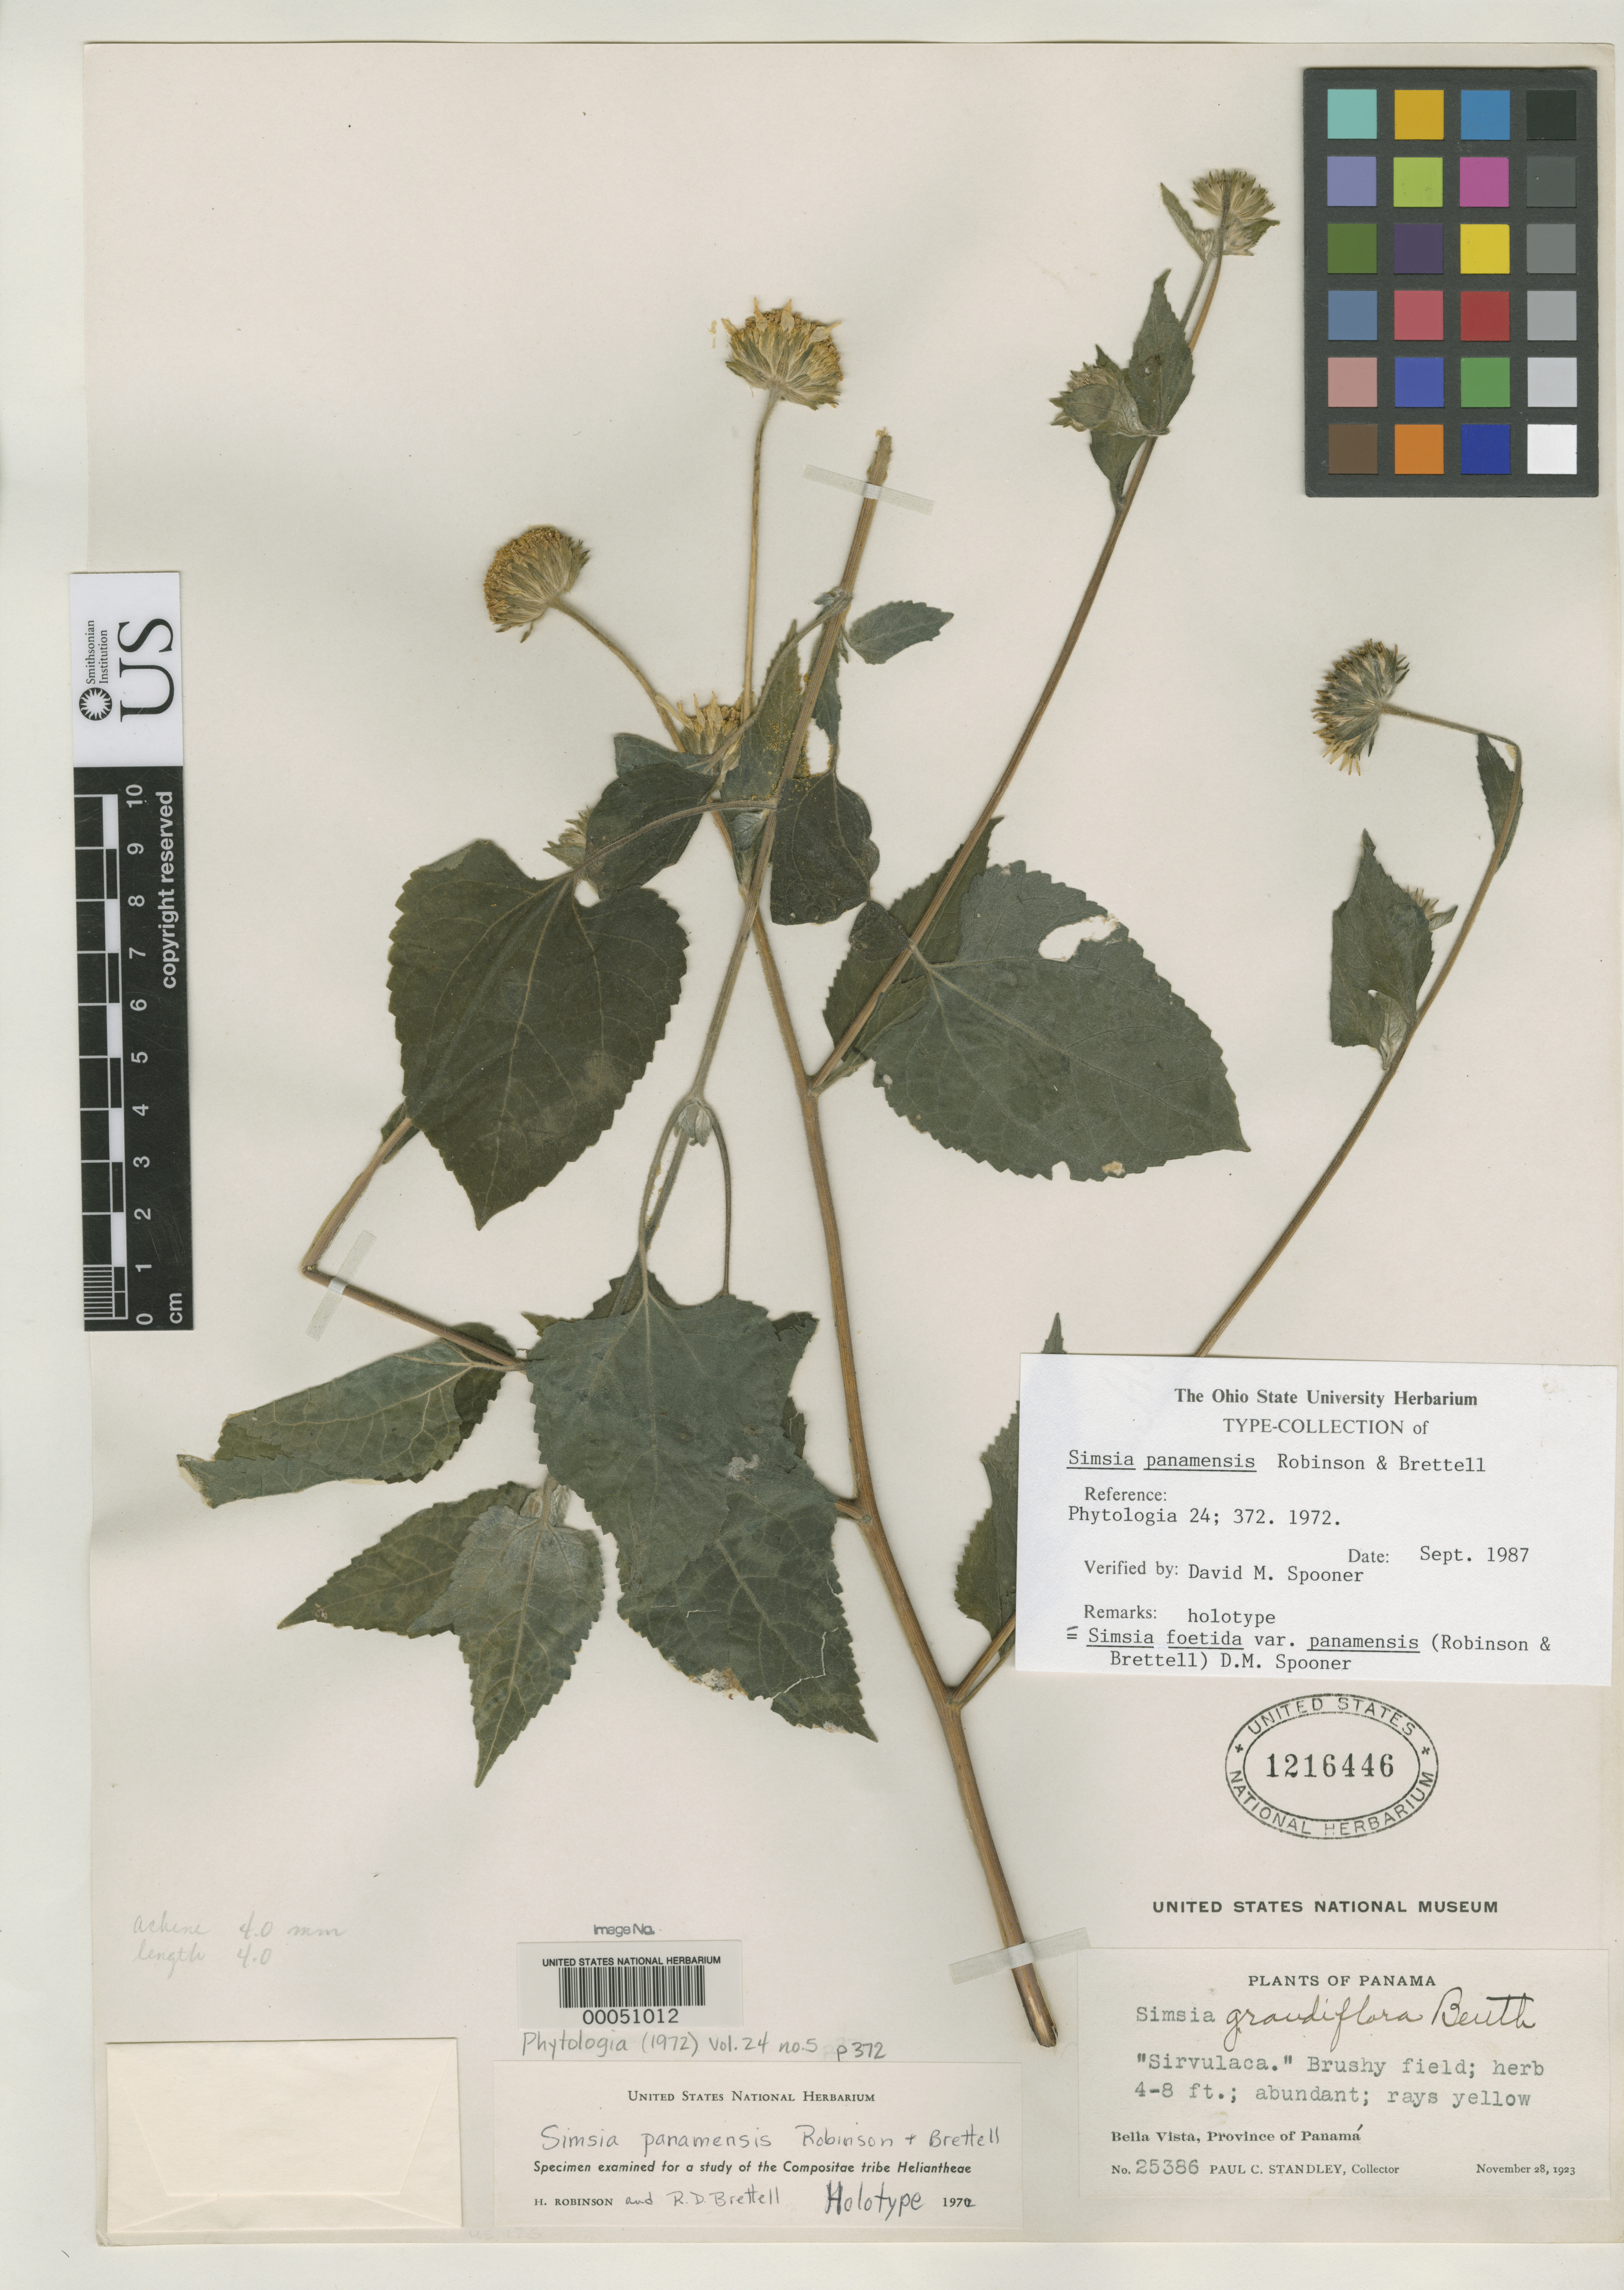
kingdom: Plantae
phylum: Tracheophyta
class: Magnoliopsida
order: Asterales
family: Asteraceae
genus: Simsia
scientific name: Simsia panamensis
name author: H. Rob. & Brettell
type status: Holotype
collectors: P. C. Standley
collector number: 25386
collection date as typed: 28 Nov 1923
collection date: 1923-11-28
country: Panama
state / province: Panamá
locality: Bella Vista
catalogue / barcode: US 1216446